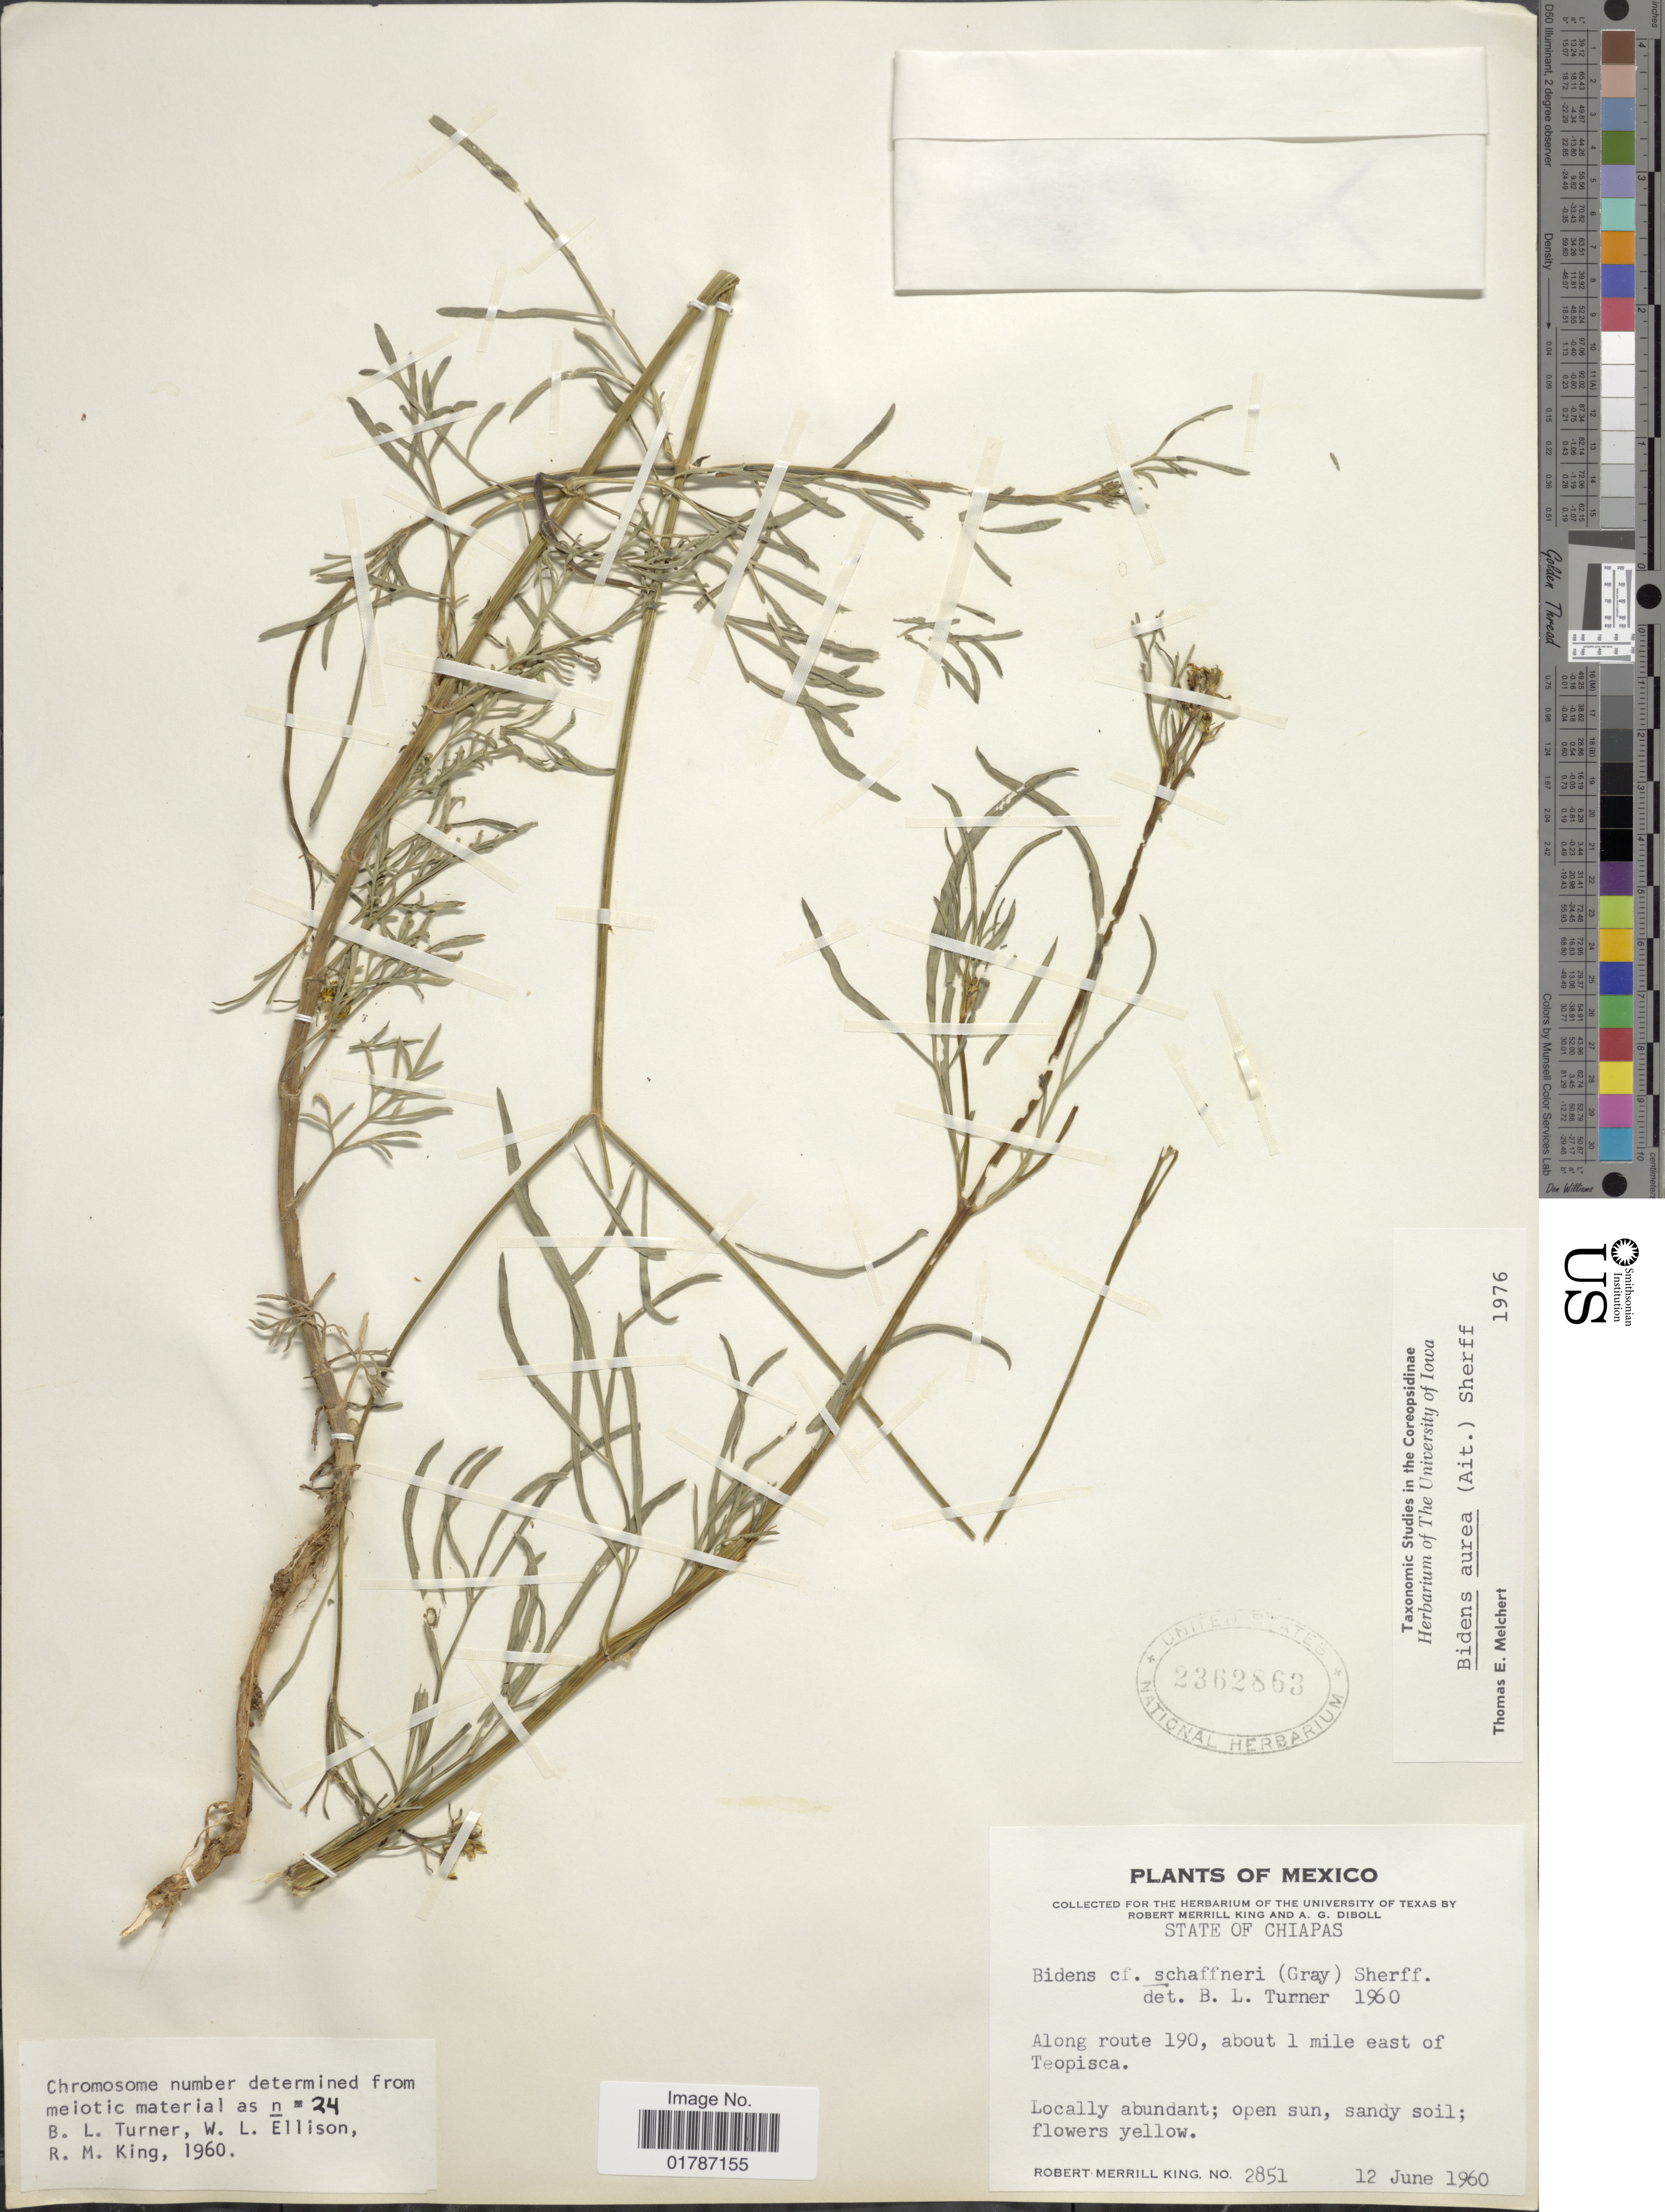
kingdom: Plantae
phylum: Tracheophyta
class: Magnoliopsida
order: Asterales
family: Asteraceae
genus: Bidens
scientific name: Bidens aurea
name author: (Aiton) Sherff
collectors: R. M. King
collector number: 2851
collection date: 1960-06-12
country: Mexico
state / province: Chiapas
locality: State of Chiapas, Along route 190, about 1 mile east of Teopisca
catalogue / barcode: US 2362863